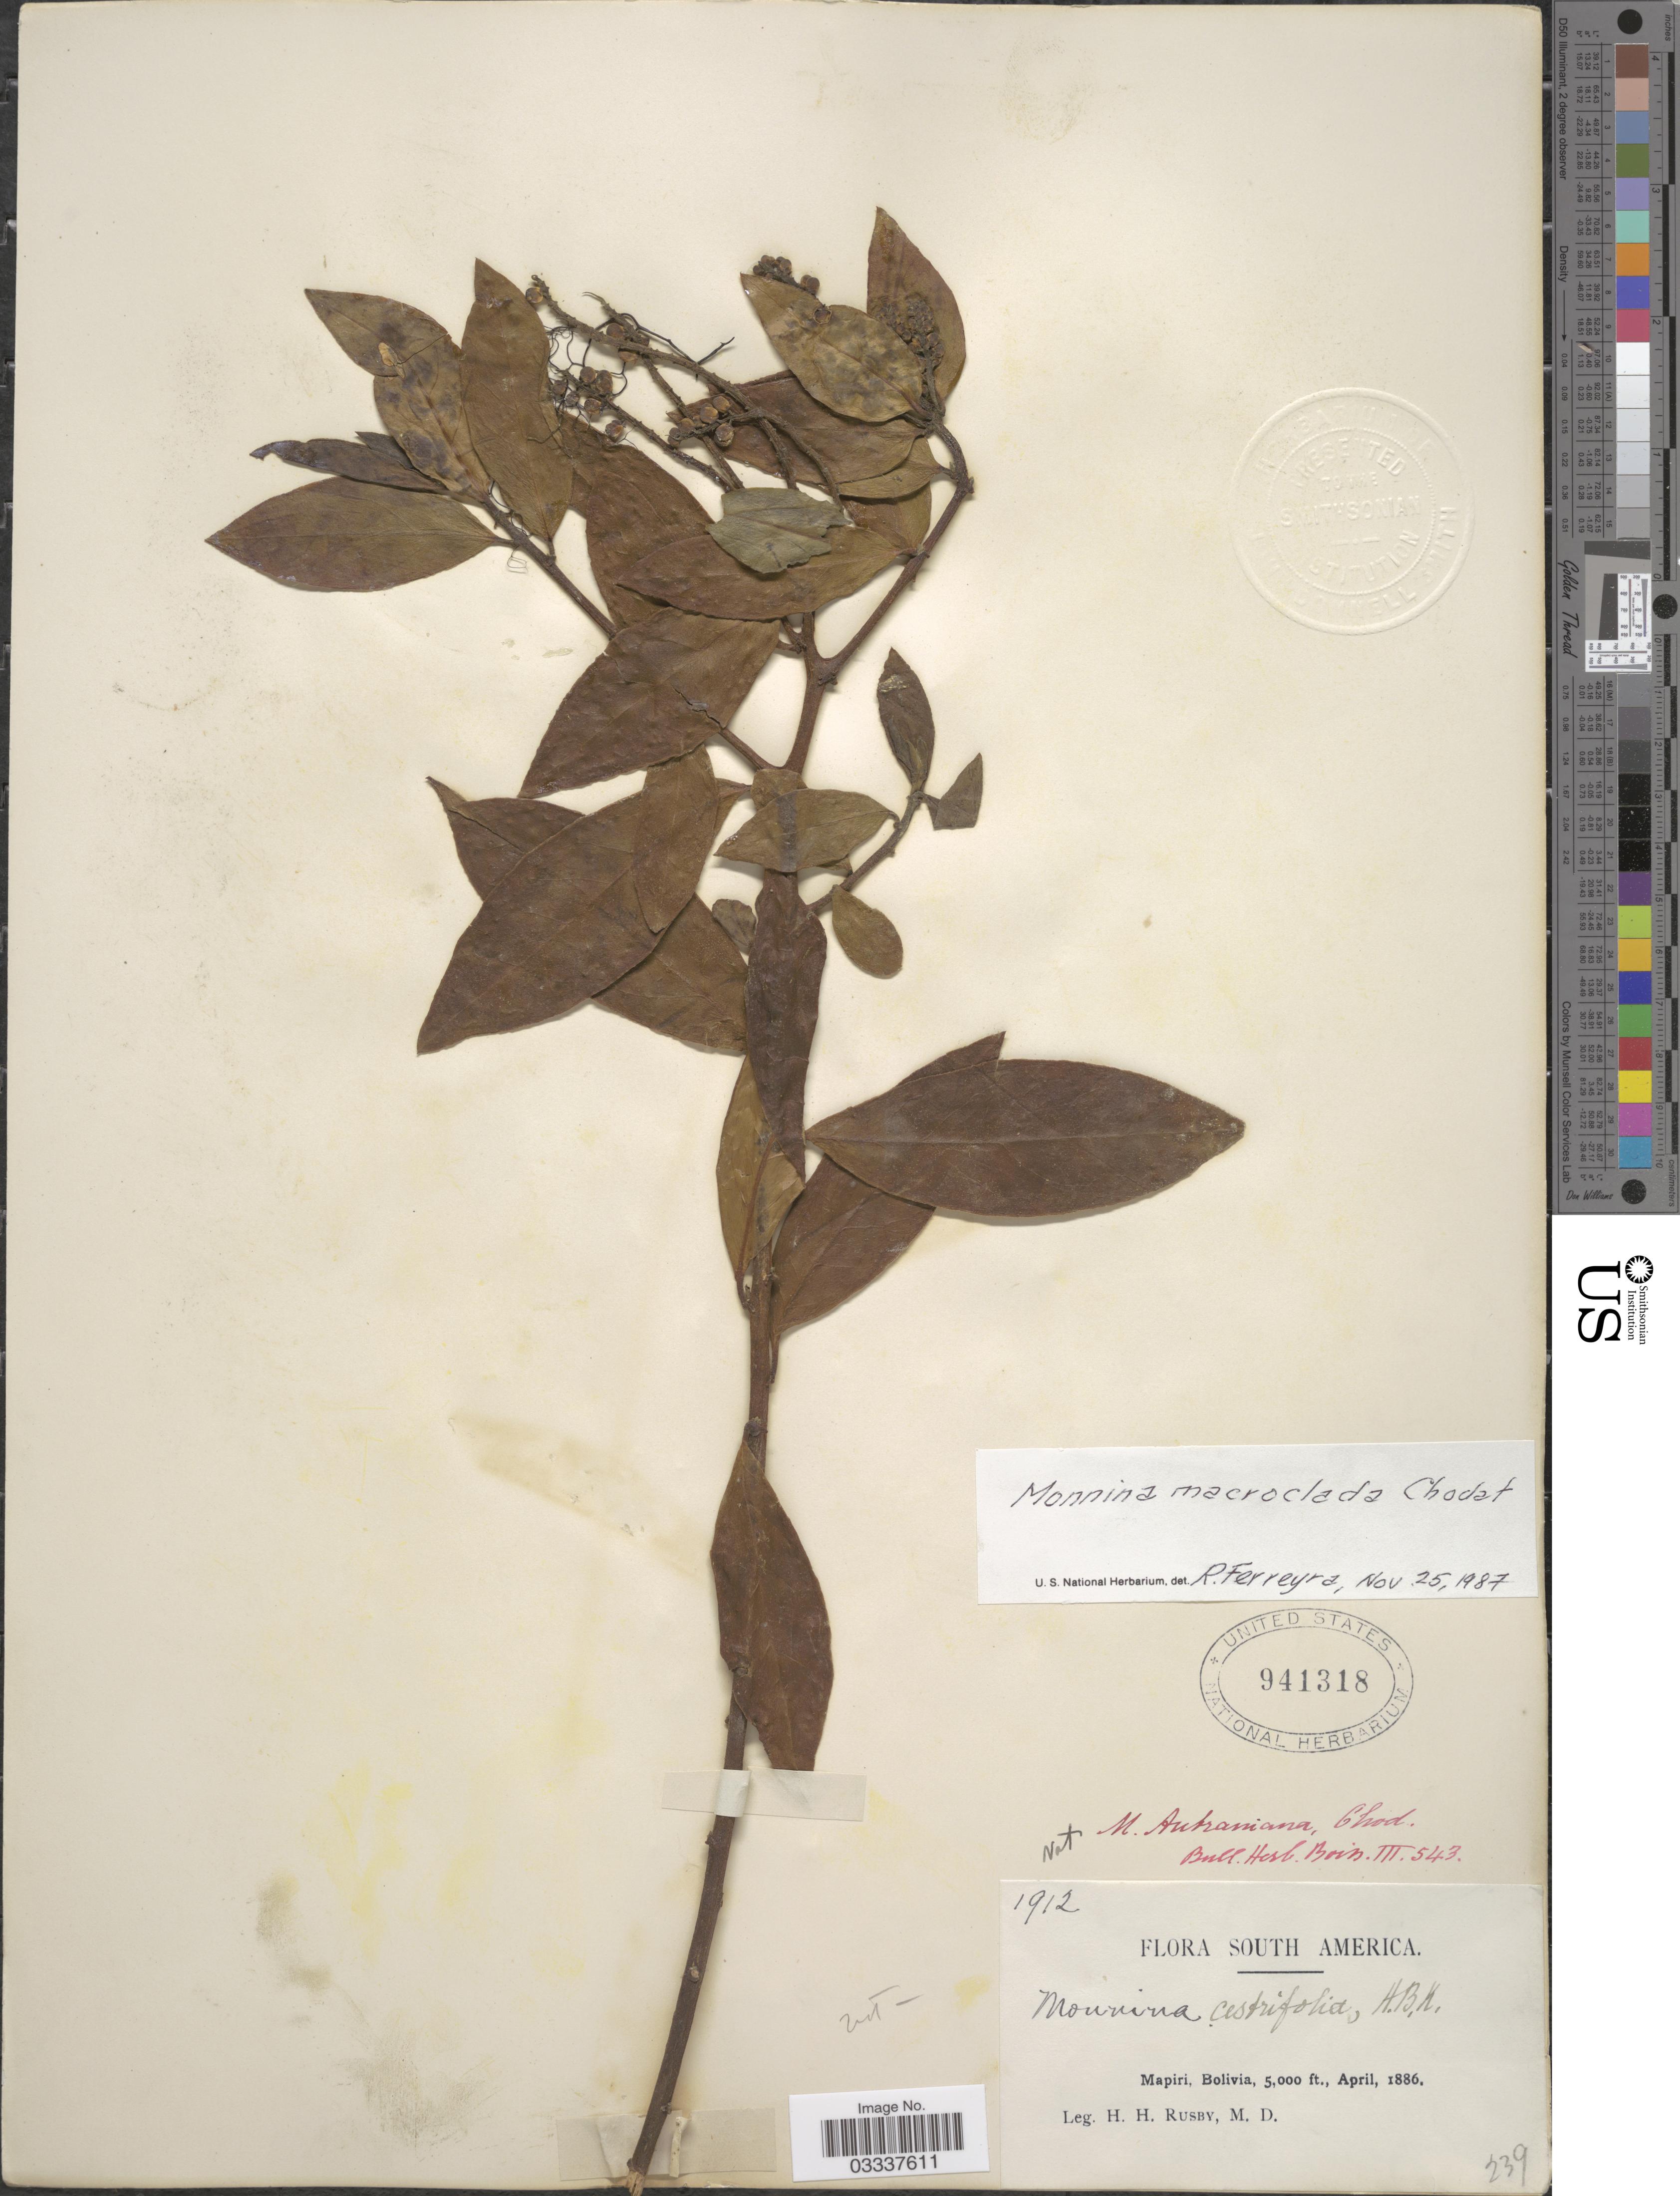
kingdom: Plantae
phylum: Tracheophyta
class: Magnoliopsida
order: Fabales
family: Polygalaceae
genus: Monnina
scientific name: Monnina macroclada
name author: Chodat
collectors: H. H. Rusby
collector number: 1912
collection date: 1886-04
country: Bolivia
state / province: La Páz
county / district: Larecaja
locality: Mapiri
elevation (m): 1524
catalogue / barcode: US 941318